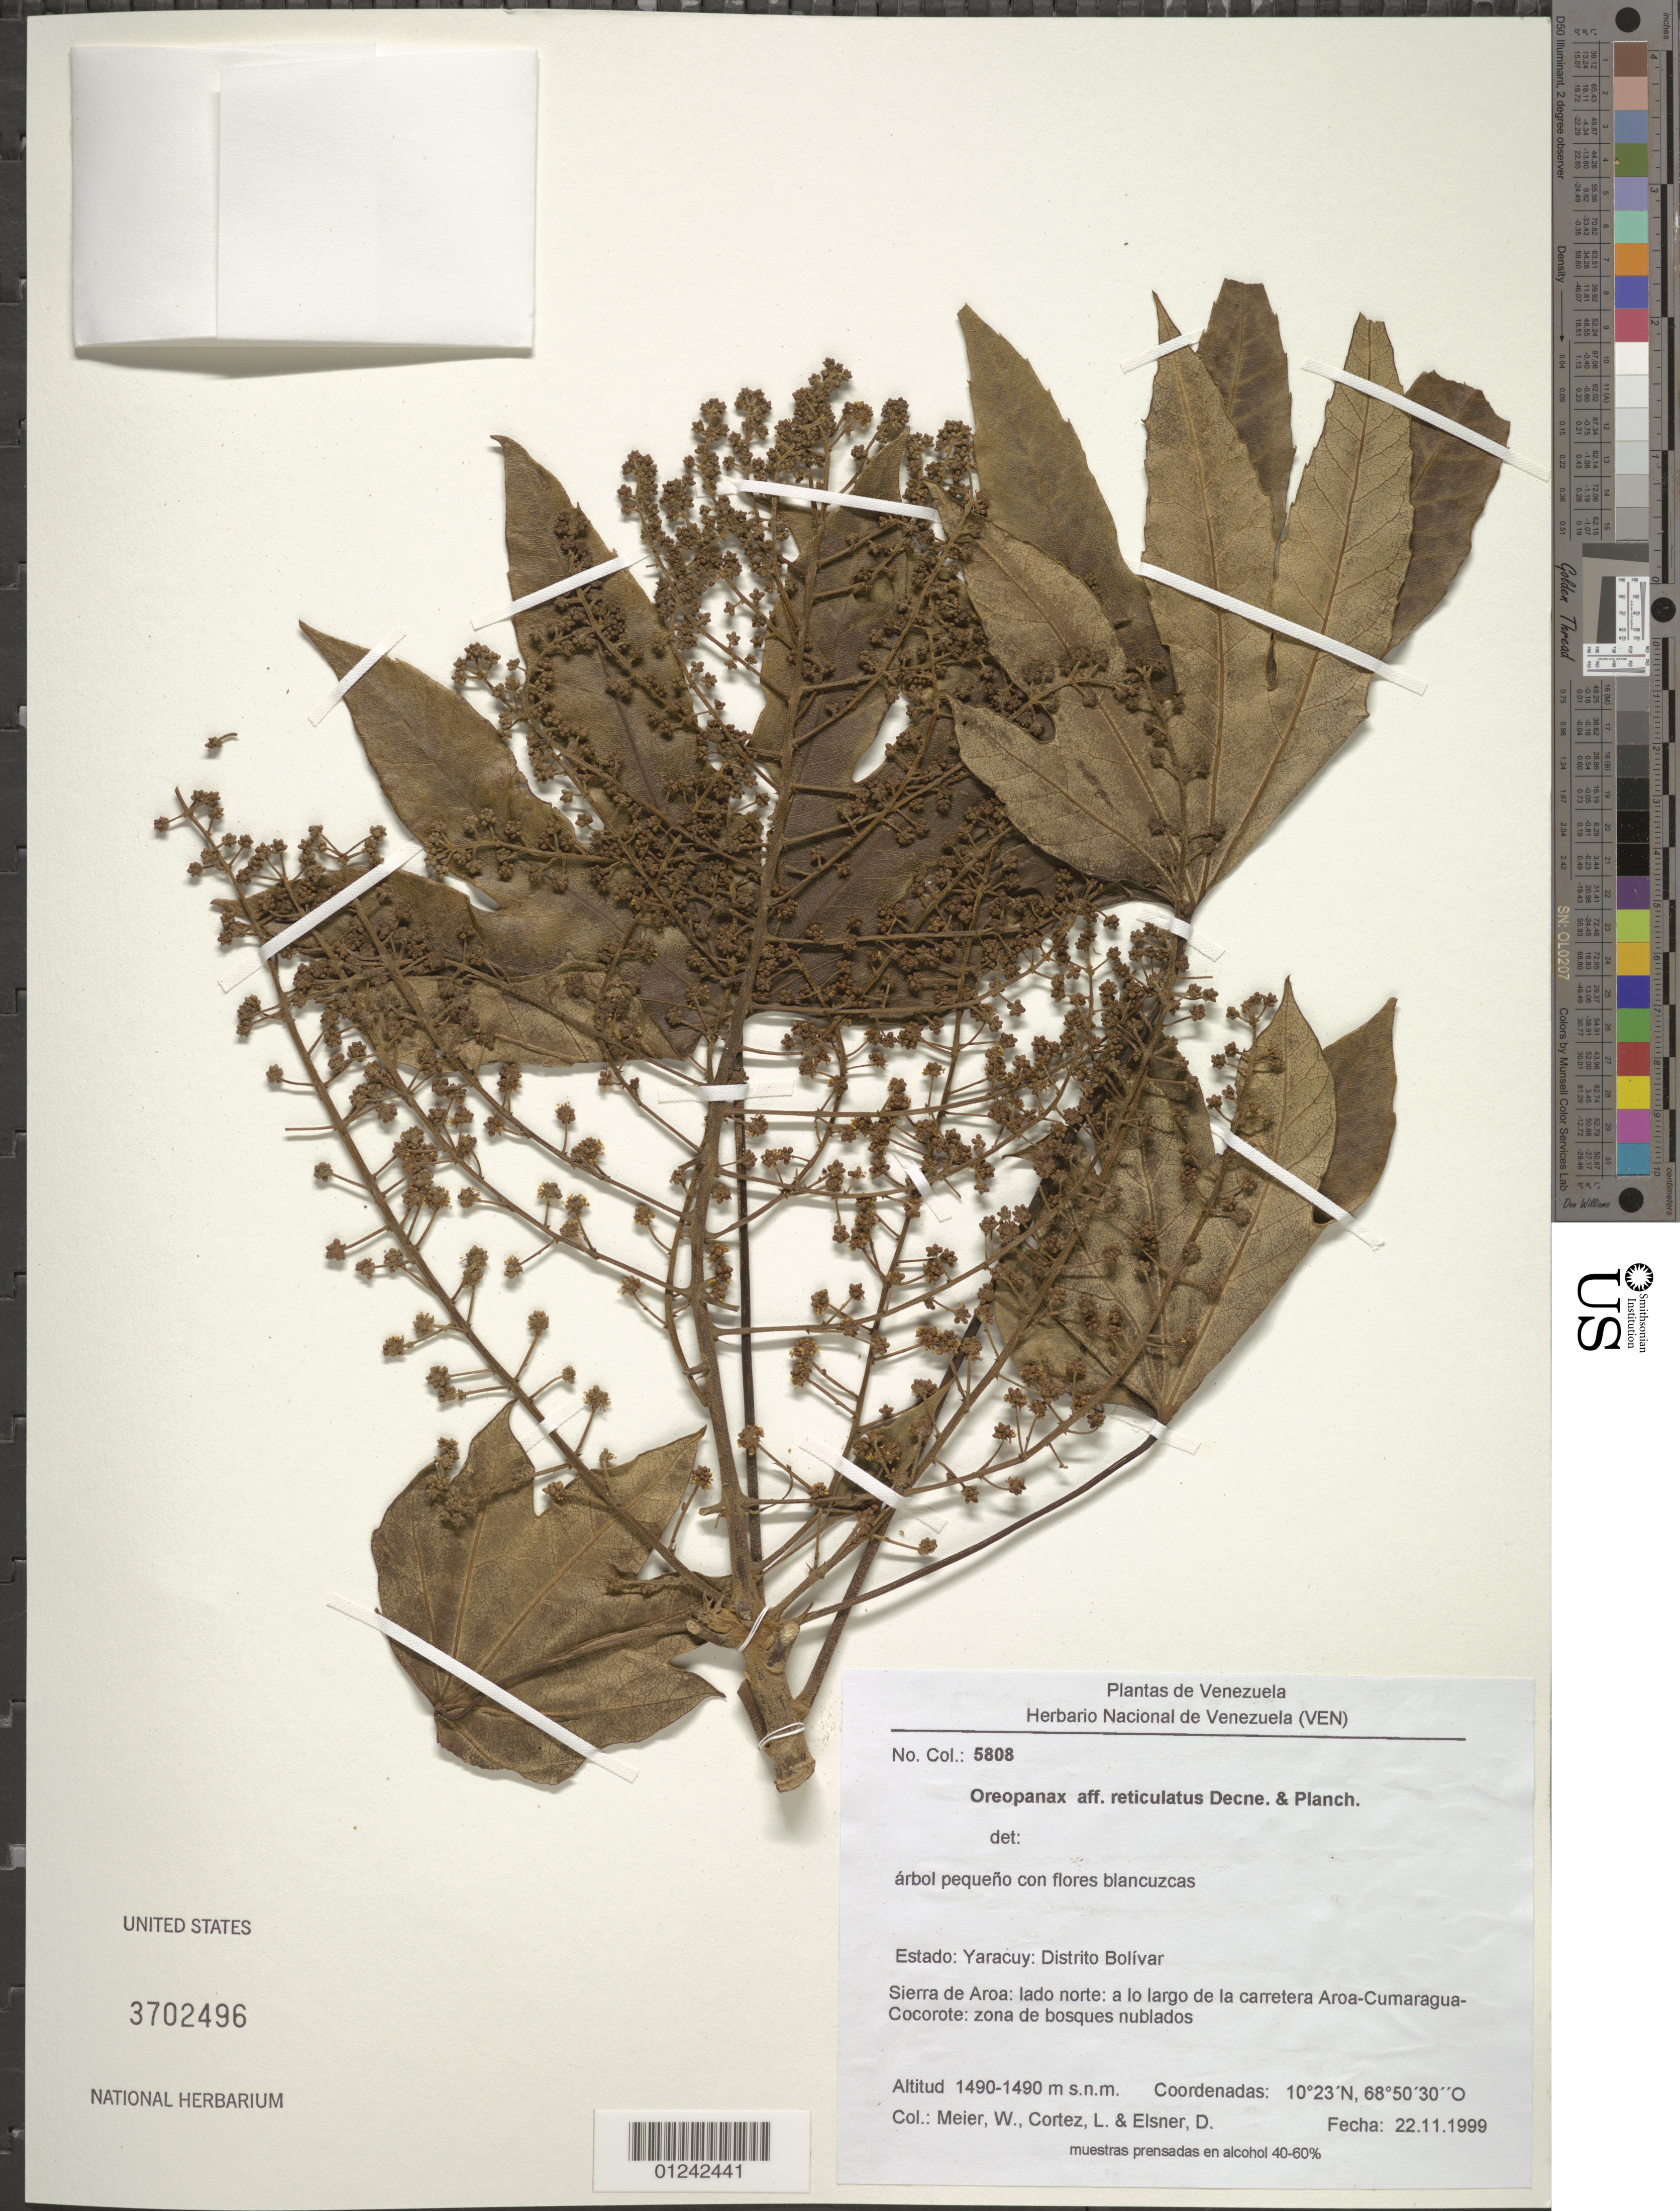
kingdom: Plantae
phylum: Tracheophyta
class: Magnoliopsida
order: Apiales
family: Araliaceae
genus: Oreopanax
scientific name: Oreopanax reticulatus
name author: (Willd. ex Schult.) Decne. & Planch.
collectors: W. Meier, L. Cortéz & D. Elsner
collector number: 5808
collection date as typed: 22 Nov 1999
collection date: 1999-11-22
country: Venezuela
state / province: Yaracuy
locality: Distrito Bolívar; Sierra de Aroa: lado norte: a lo largo de la carretera Aroa-Cumaragua-Cocorote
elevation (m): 1490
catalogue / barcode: US 3702496